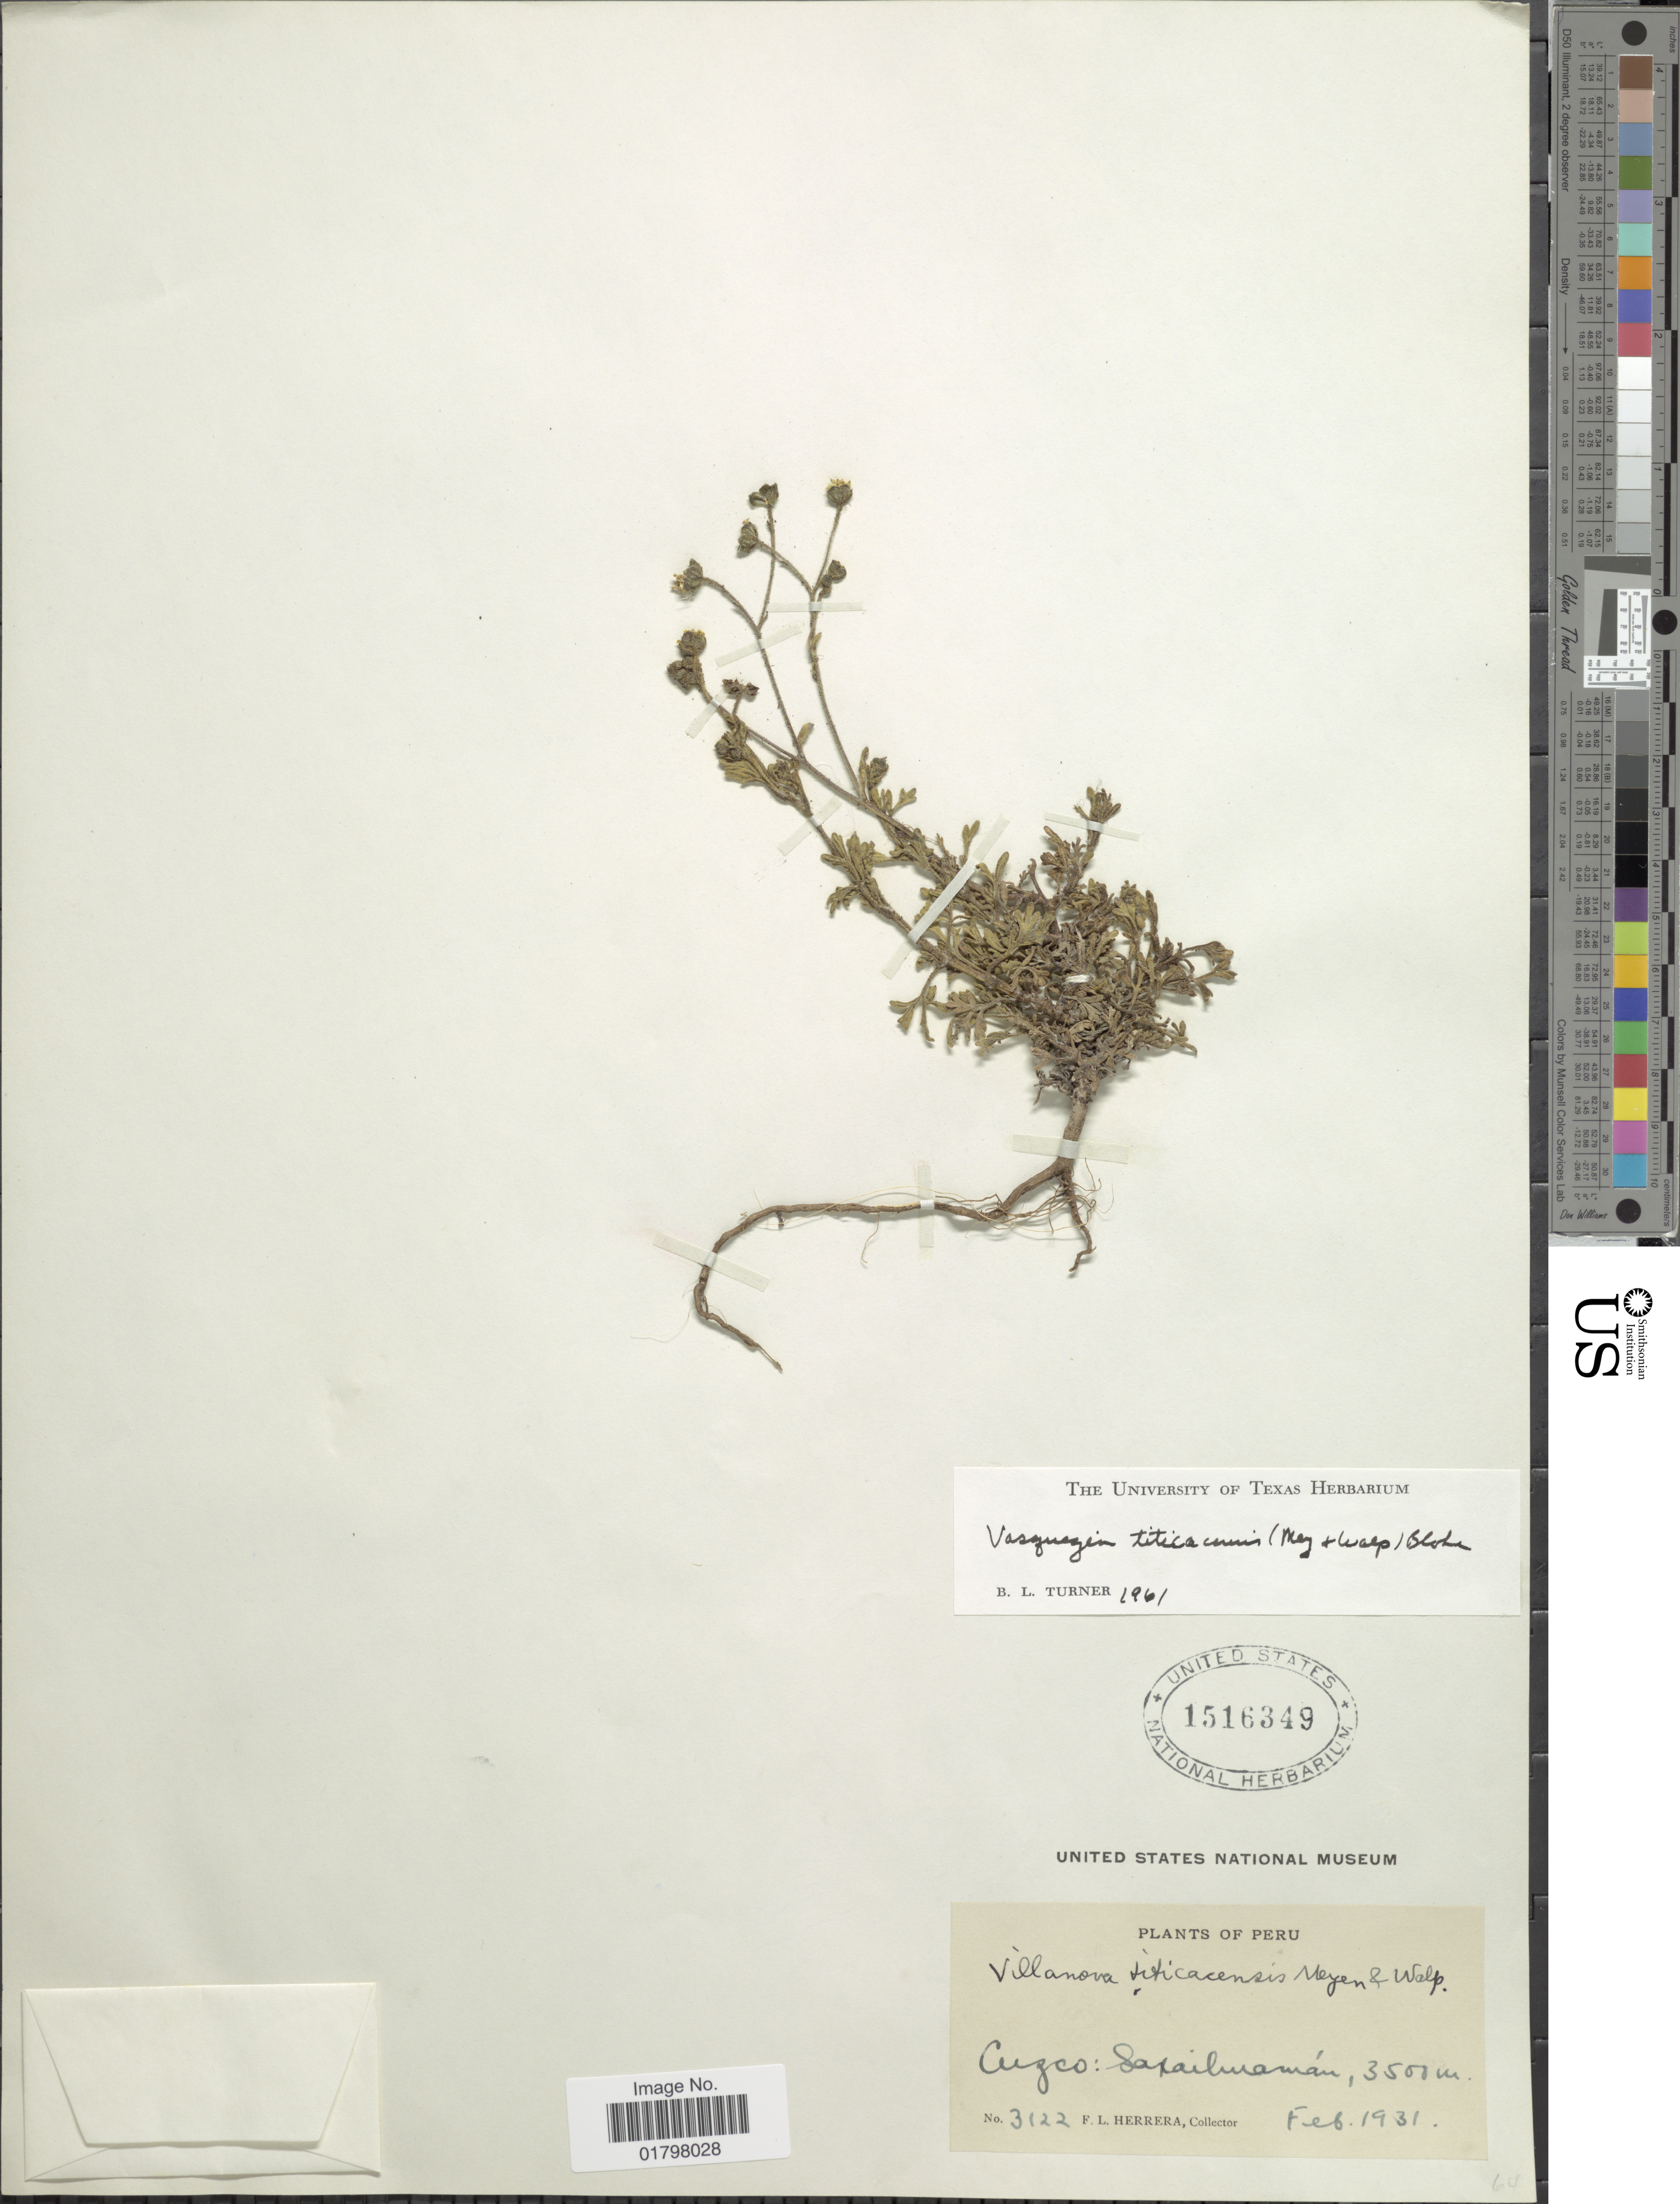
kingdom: Plantae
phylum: Tracheophyta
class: Magnoliopsida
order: Asterales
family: Asteraceae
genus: Vasquesia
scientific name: Vasquesia titicacensis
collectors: F. L. Herrera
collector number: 3122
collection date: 1931-02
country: Peru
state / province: Cusco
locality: Saxaihuaman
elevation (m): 3500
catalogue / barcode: US 1516349